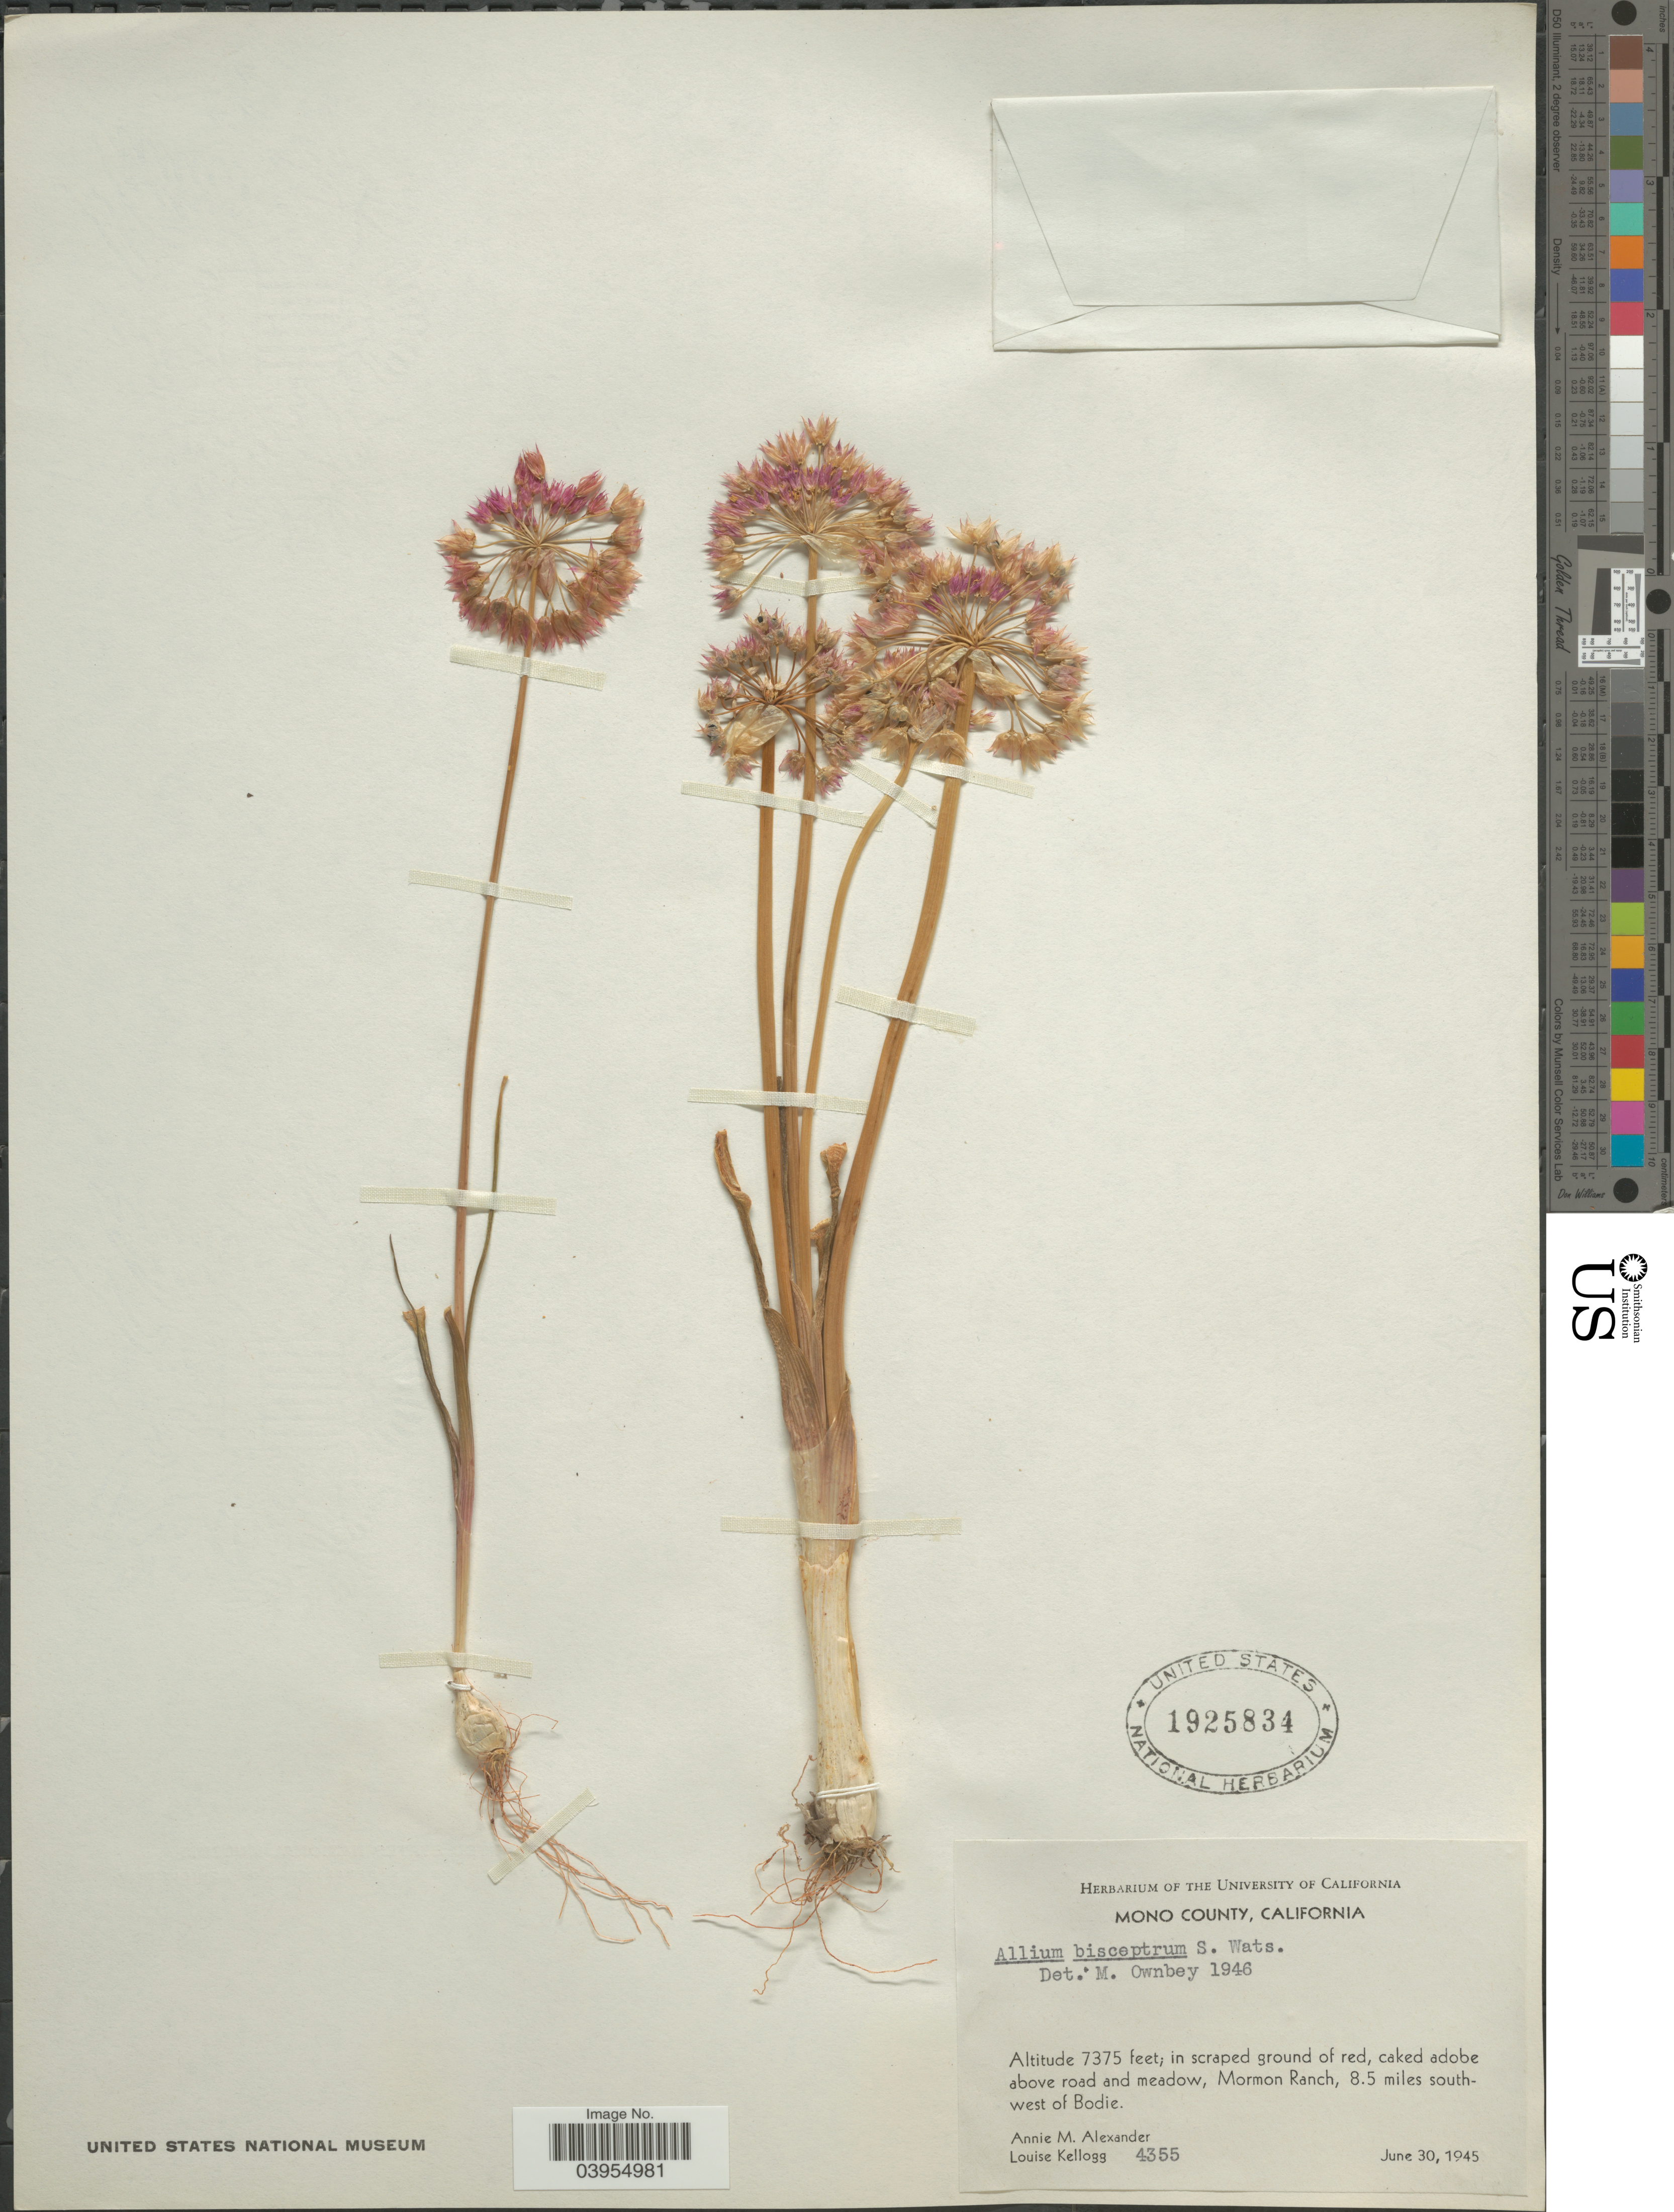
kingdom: Plantae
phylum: Tracheophyta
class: Liliopsida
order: Asparagales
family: Amaryllidaceae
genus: Allium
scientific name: Allium bisceptrum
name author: S. Watson in C. King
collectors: A. M. Alexander & L. Kellogg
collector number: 4355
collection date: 1945-06-30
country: United States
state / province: California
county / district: Mono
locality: Mono County. In scraped ground of red, caked adobe above road and meadow, Mormon Ranch, 8.5 miles southwest of Bodie.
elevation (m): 2248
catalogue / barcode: US 1925834